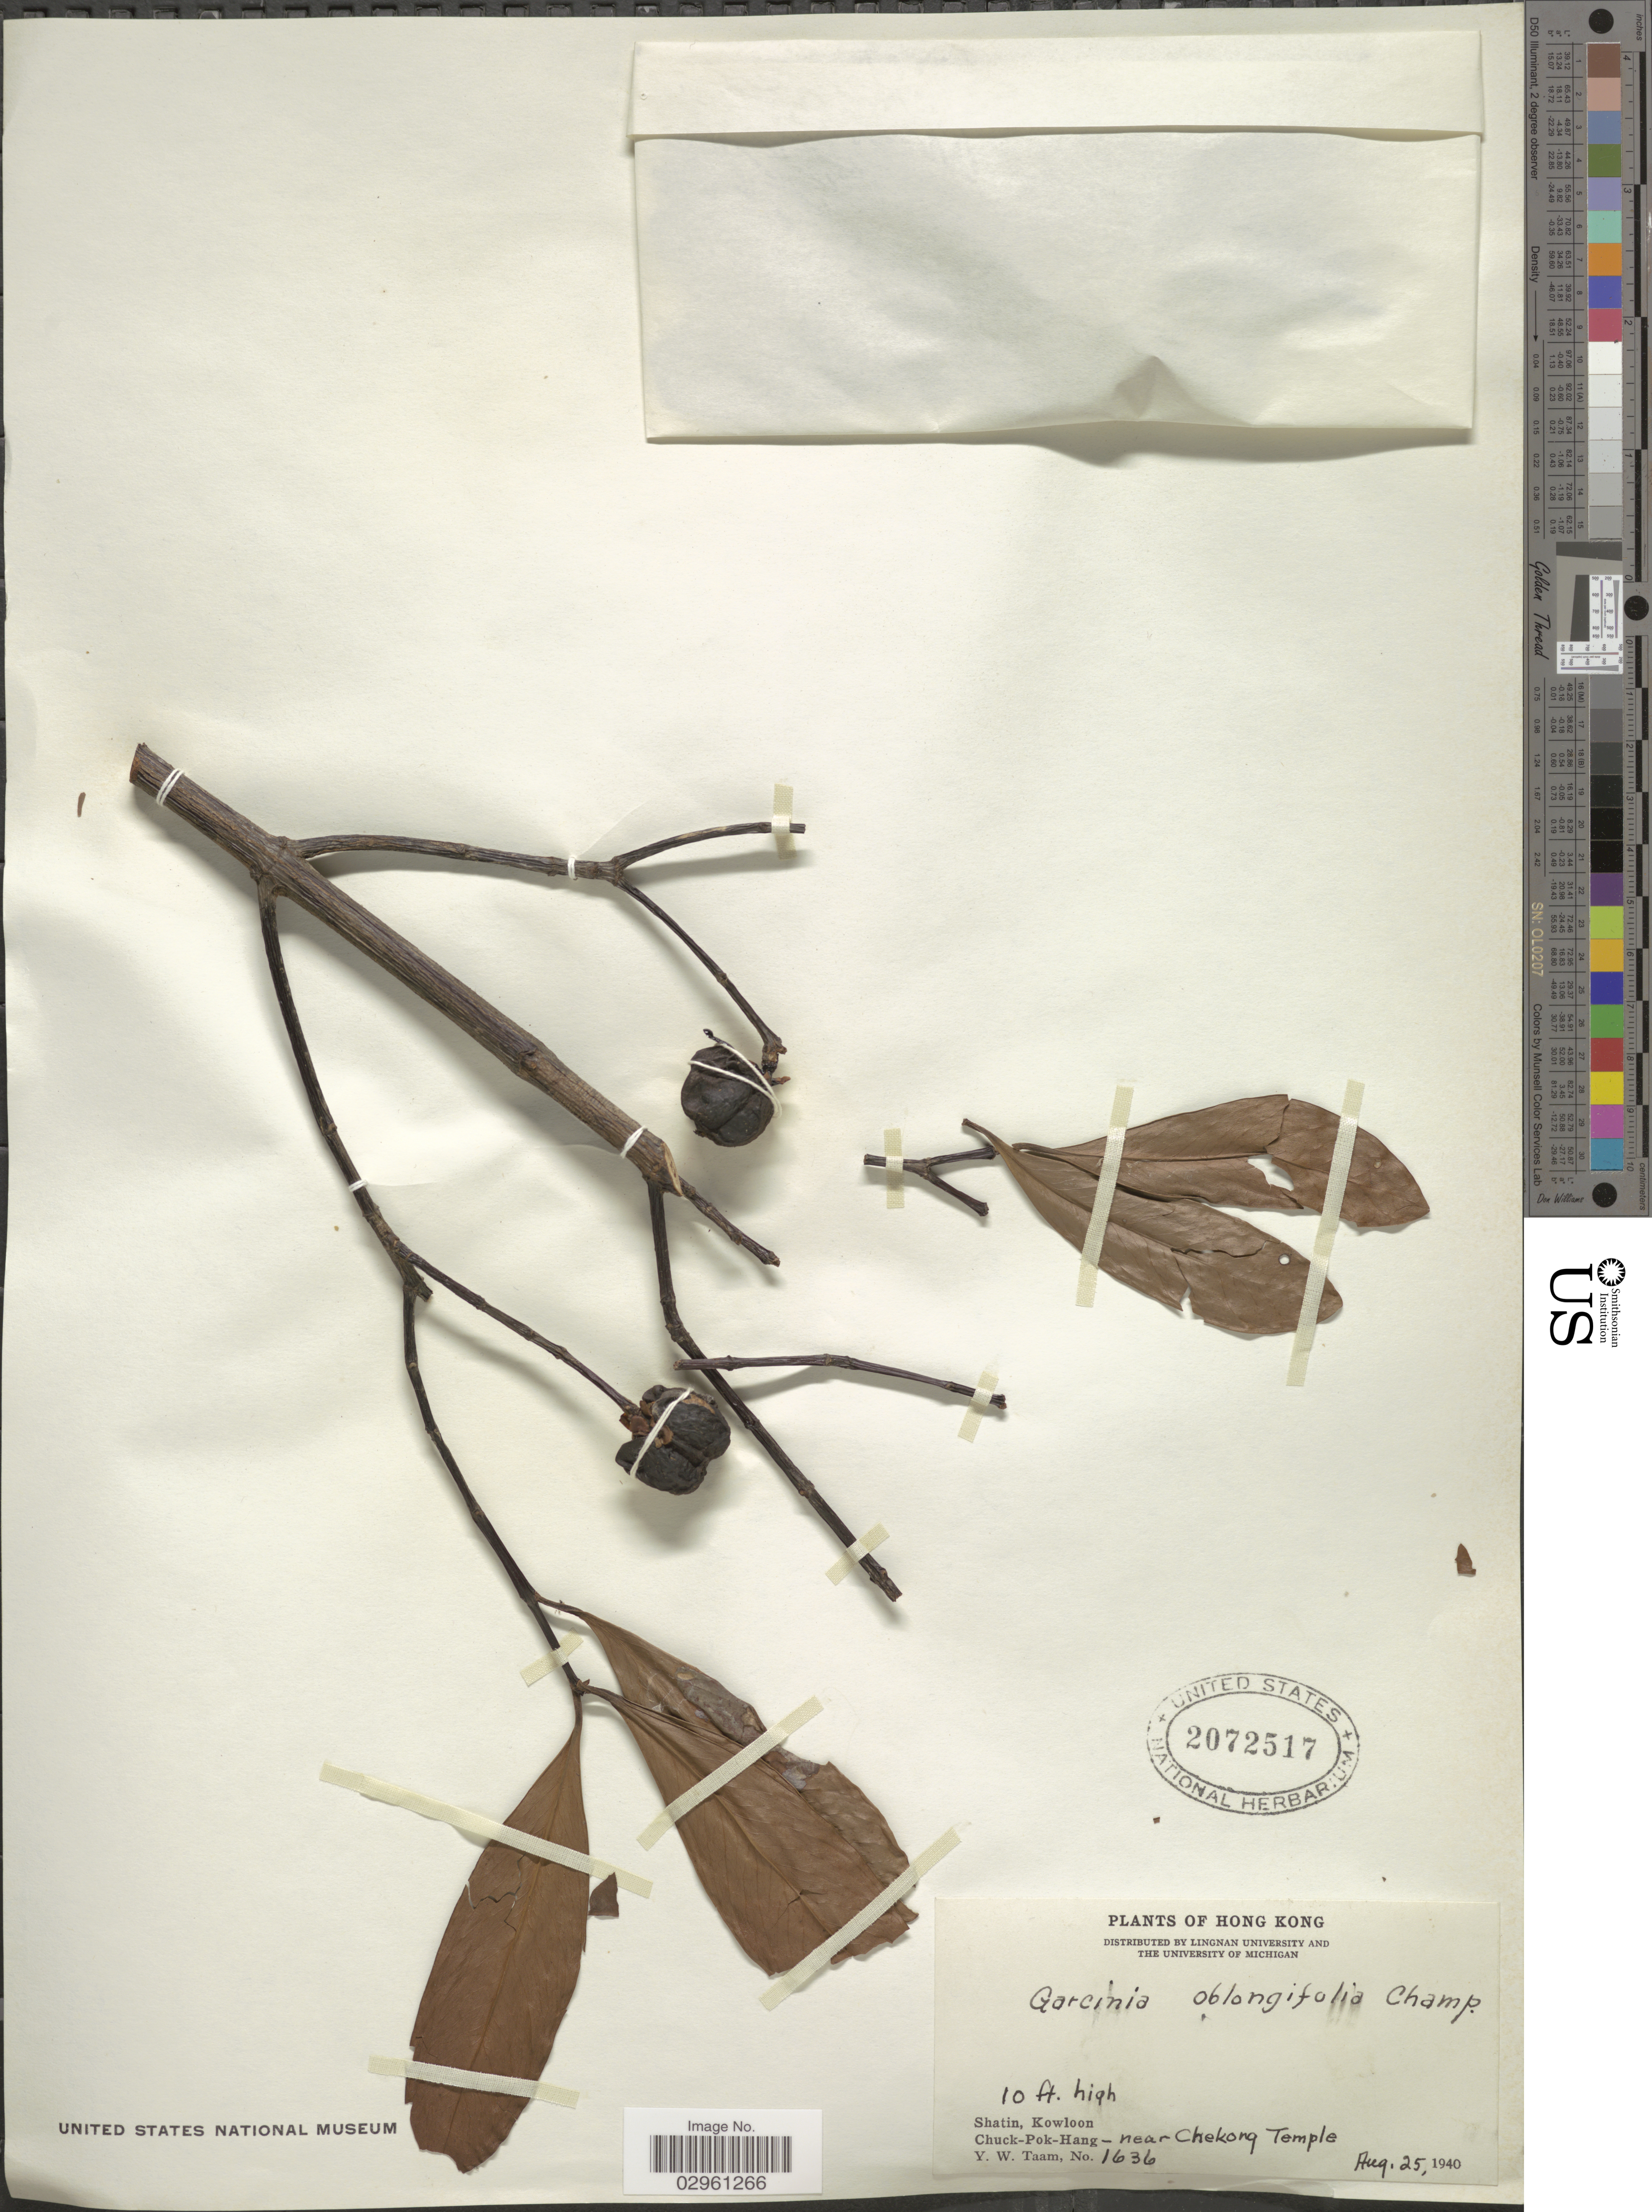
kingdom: Plantae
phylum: Tracheophyta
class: Magnoliopsida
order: Malpighiales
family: Clusiaceae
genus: Garcinia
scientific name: Garcinia oblongifolia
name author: Champ. ex Benth.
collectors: Y. W. Taam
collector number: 1636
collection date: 1940-08-25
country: China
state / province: Hong Kong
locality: Shatin, Kowloon. Chuck-Pok-Hang-near Chekong Temple.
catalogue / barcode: US 2072517